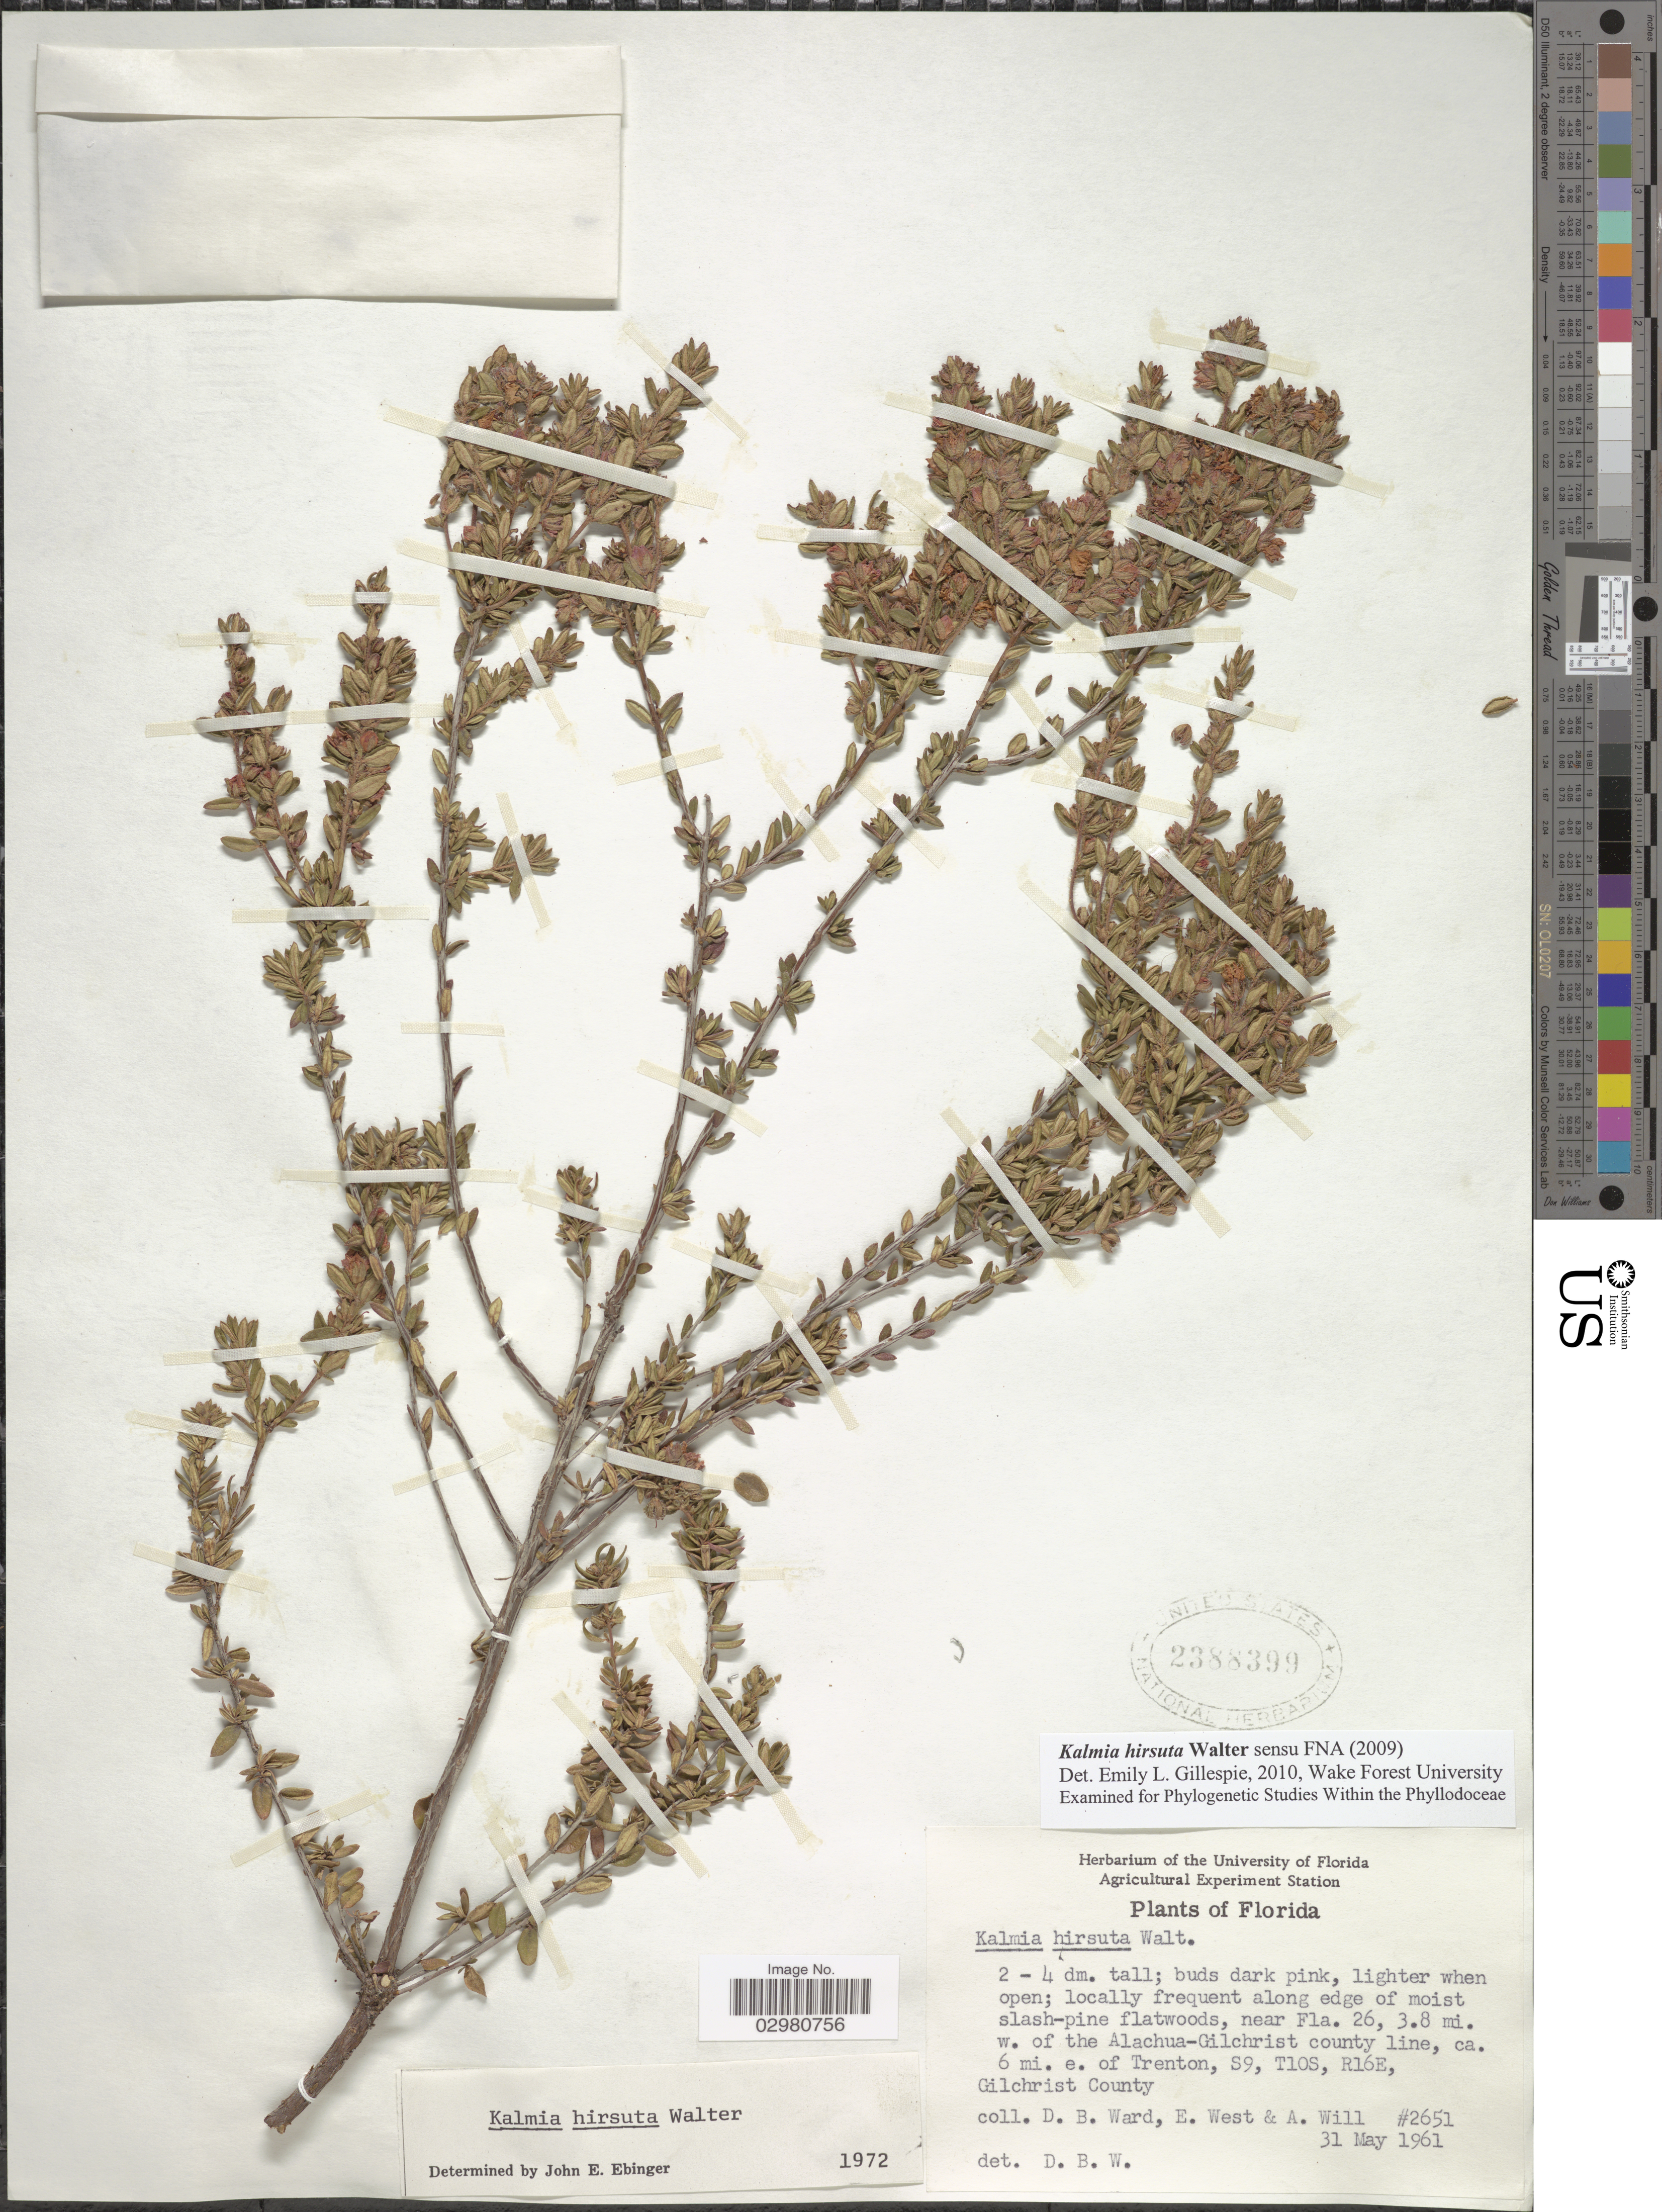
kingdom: Plantae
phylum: Tracheophyta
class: Magnoliopsida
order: Ericales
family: Ericaceae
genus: Kalmia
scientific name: Kalmia hirsuta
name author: Walter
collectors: D. B. Ward, E. West & A. Will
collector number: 2651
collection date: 1961-05-31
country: United States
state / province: Florida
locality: Near Fla. 26, 3.8 mi. w. of the Alachua-Gilchrist county line, ca. 6 mi. e. of Trenton, S9, T10S, R16E, Gilchrist County.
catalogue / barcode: US 2388399